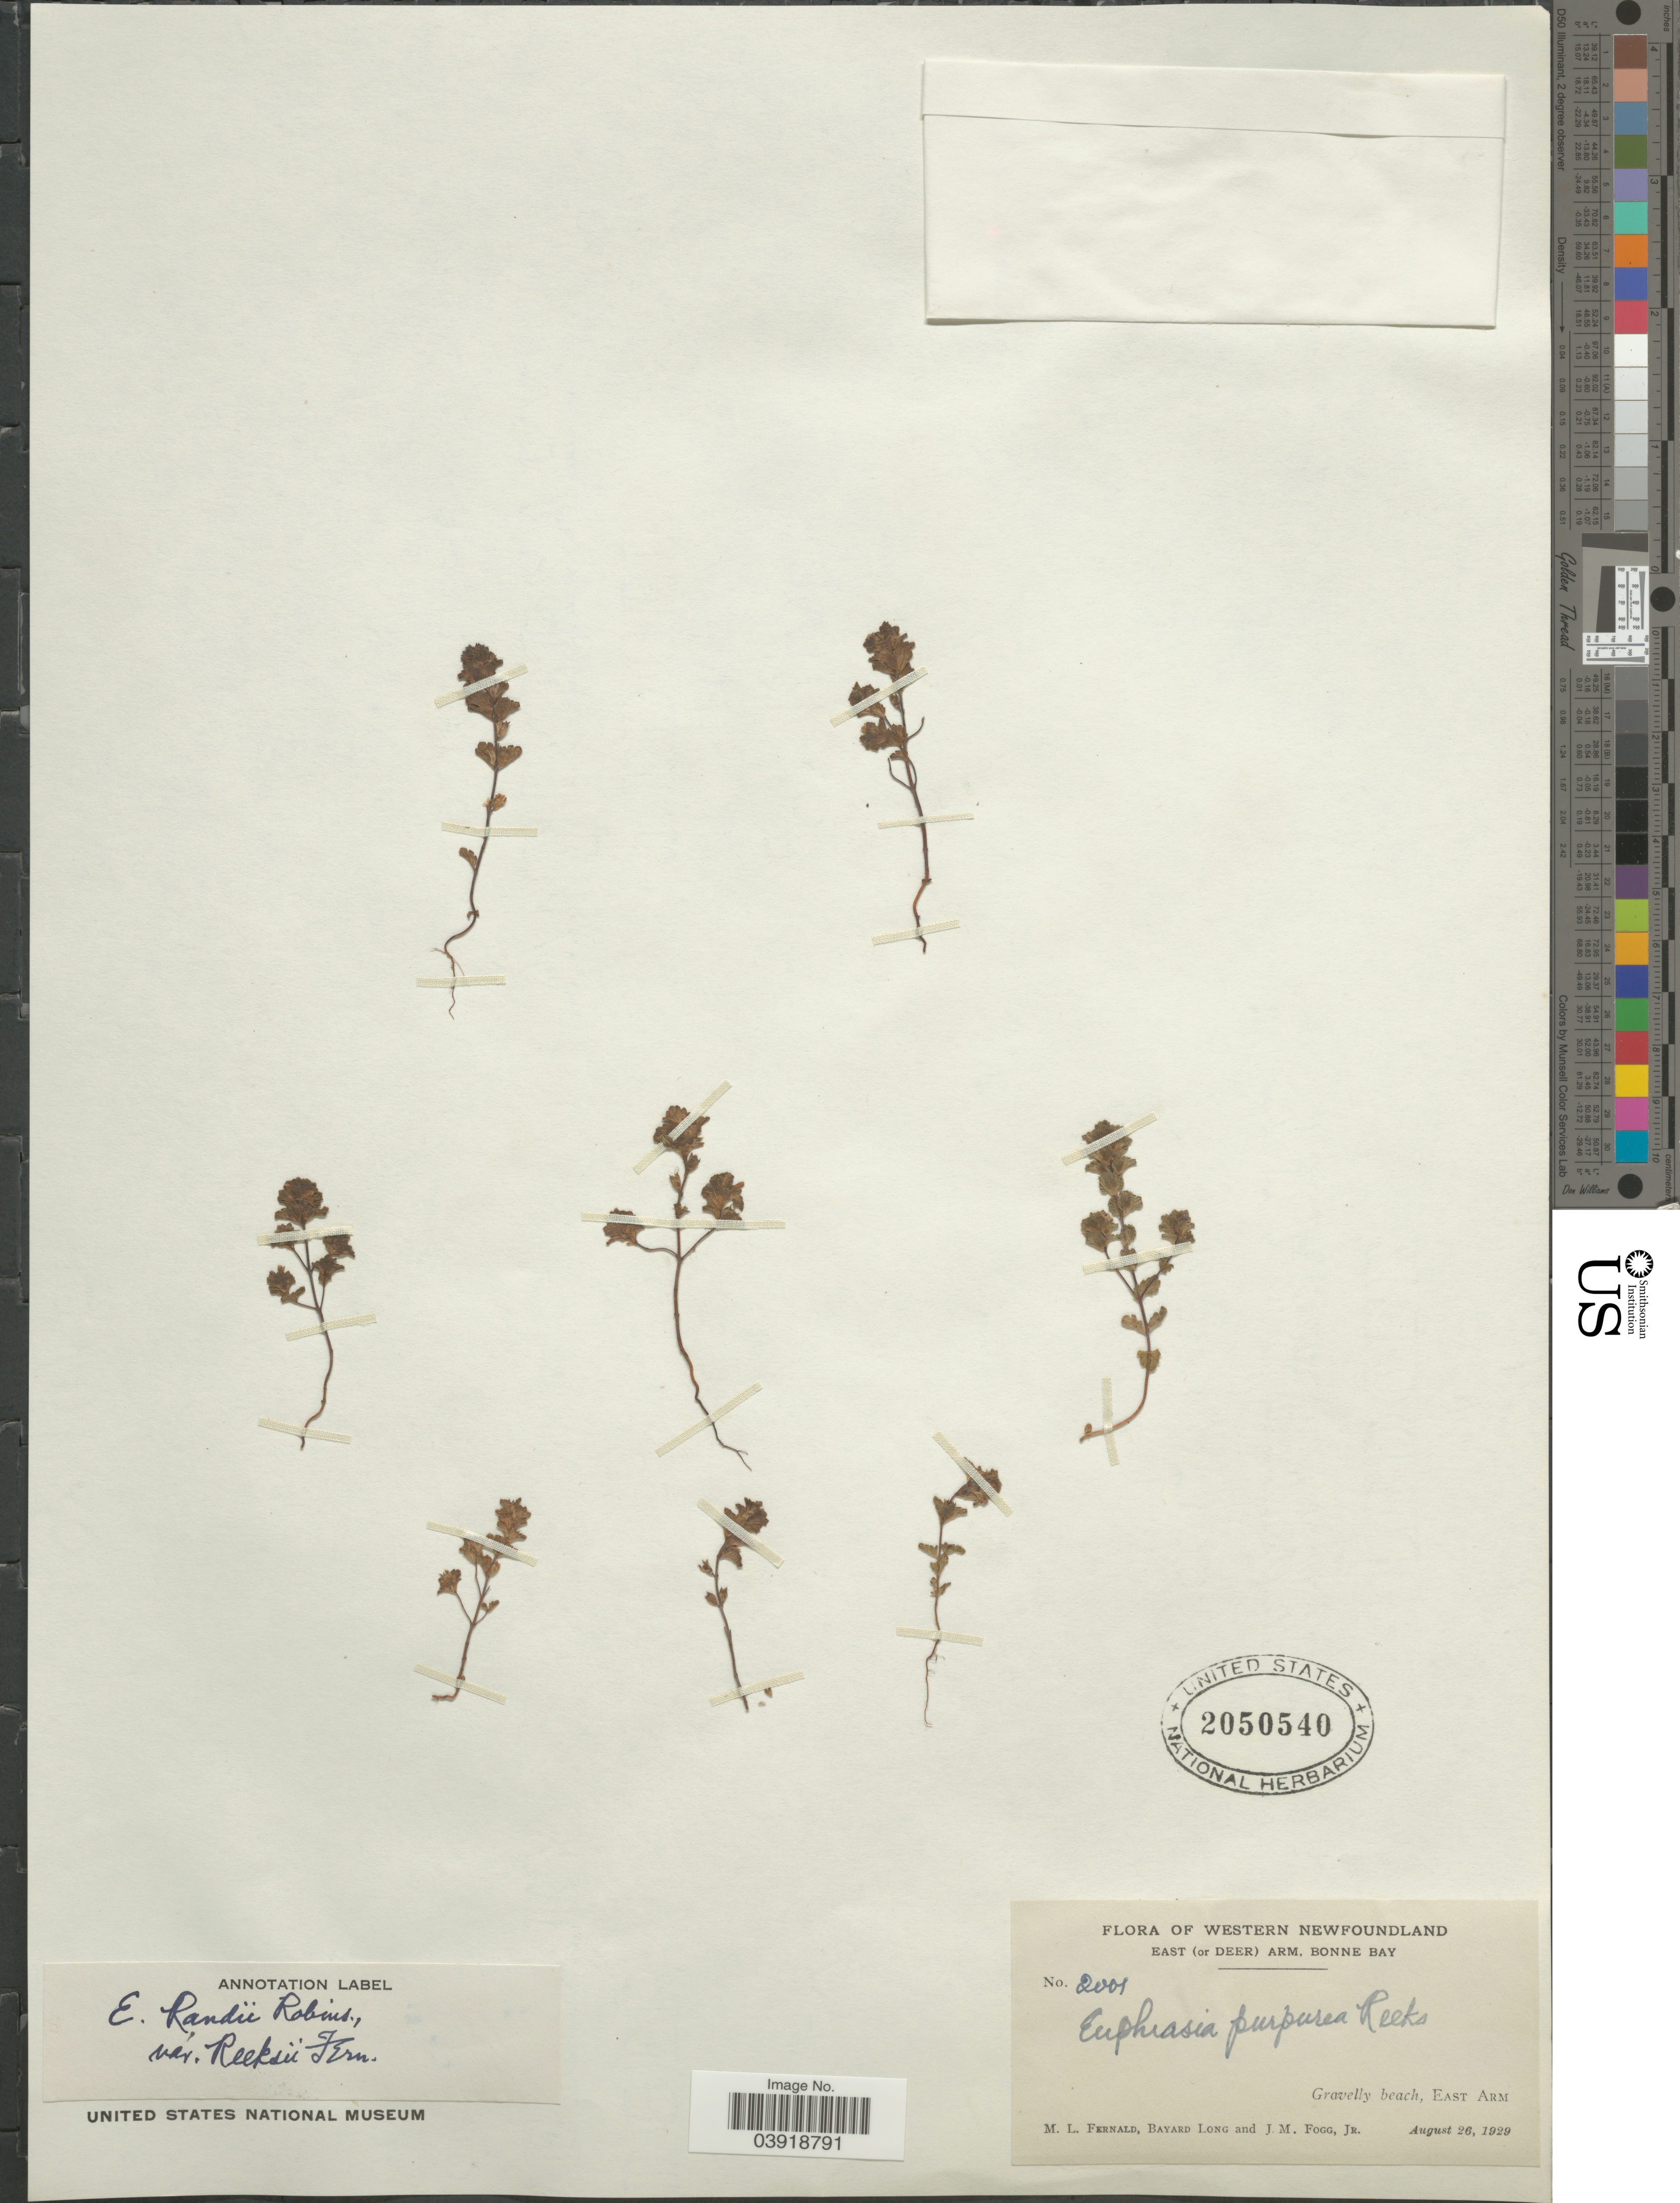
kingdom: Plantae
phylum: Tracheophyta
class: Magnoliopsida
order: Lamiales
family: Orobanchaceae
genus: Euphrasia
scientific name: Euphrasia purpurea var. randii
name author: (B.L. Rob.) Fernald & Wiegand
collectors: M. L. Fernald, B. Long & J. Fogg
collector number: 2001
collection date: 1929-08-26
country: Canada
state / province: Newfoundland and Labrador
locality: Western Newfoundland. East (or Deer) Arm, Bonne Bay. Gravelly beach, East Arm.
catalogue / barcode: US 2050540